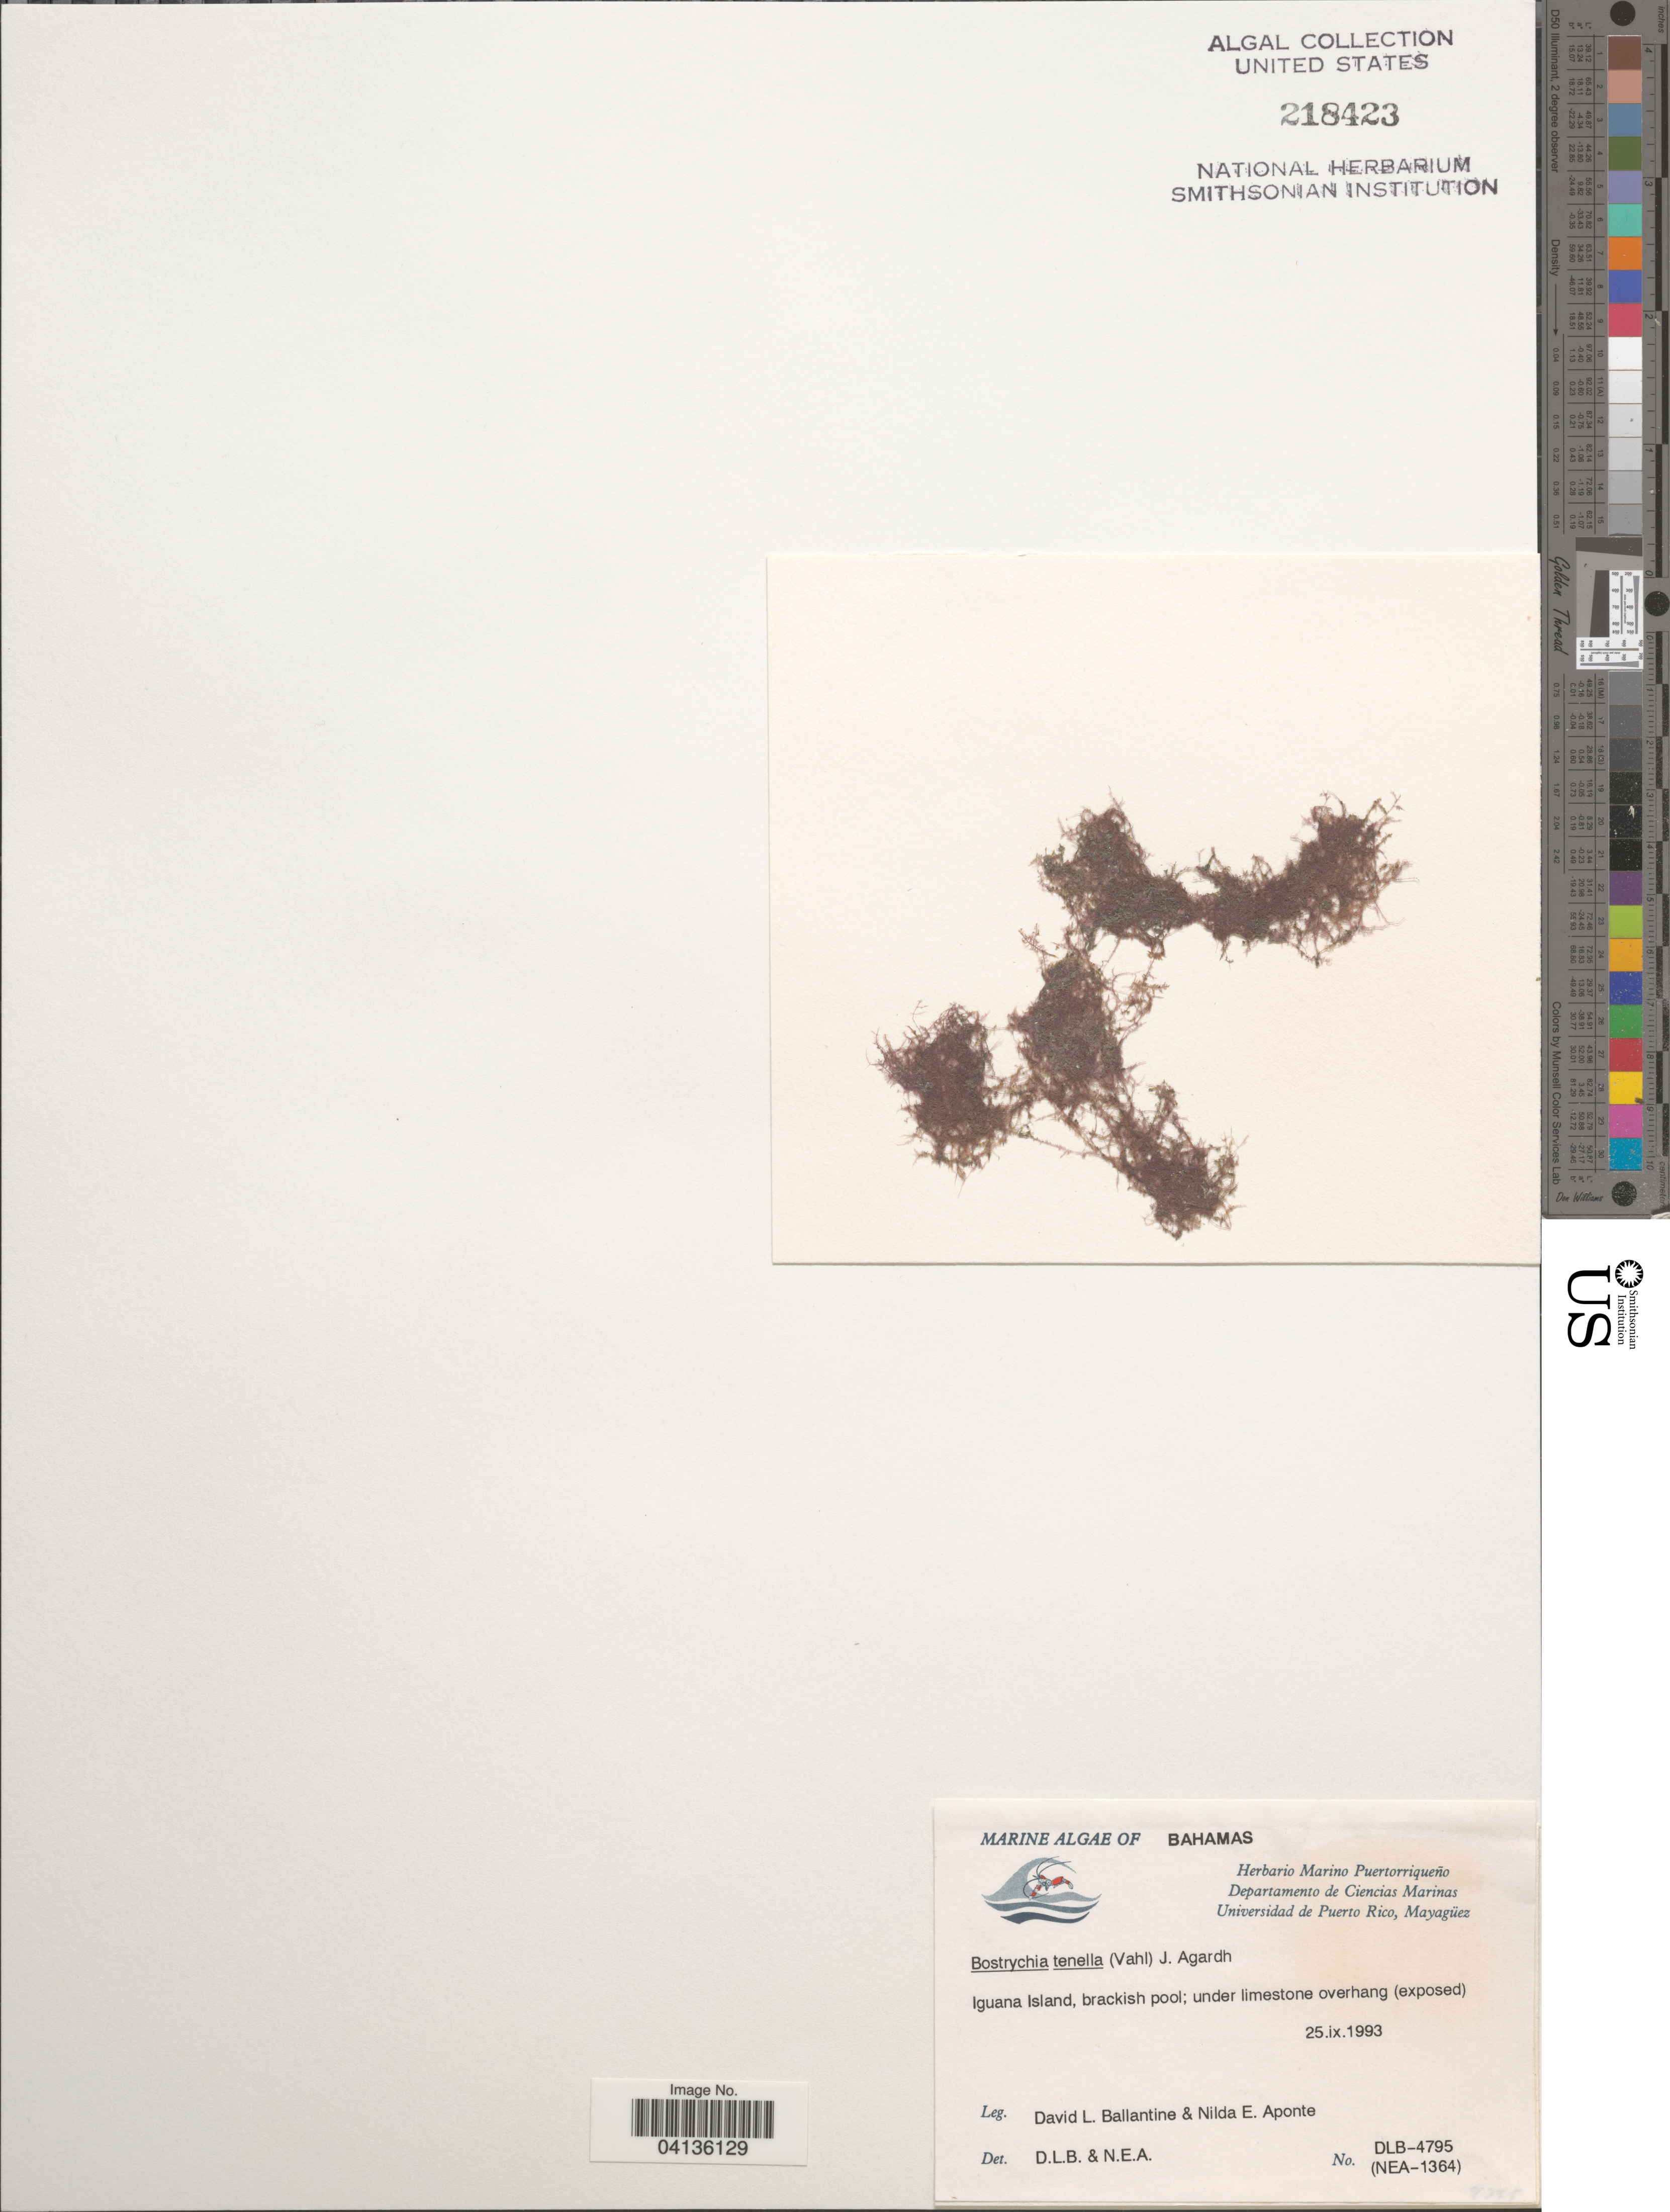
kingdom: Plantae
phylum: Rhodophyta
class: Florideophyceae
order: Ceramiales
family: Rhodomelaceae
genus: Bostrychia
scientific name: Bostrychia tenella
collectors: D.L. Ballantine & N. E. Aponte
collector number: DLB-4795/(NEA-1364)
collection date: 1993-09-25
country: Bahamas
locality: Iguana Island.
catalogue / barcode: US 218423